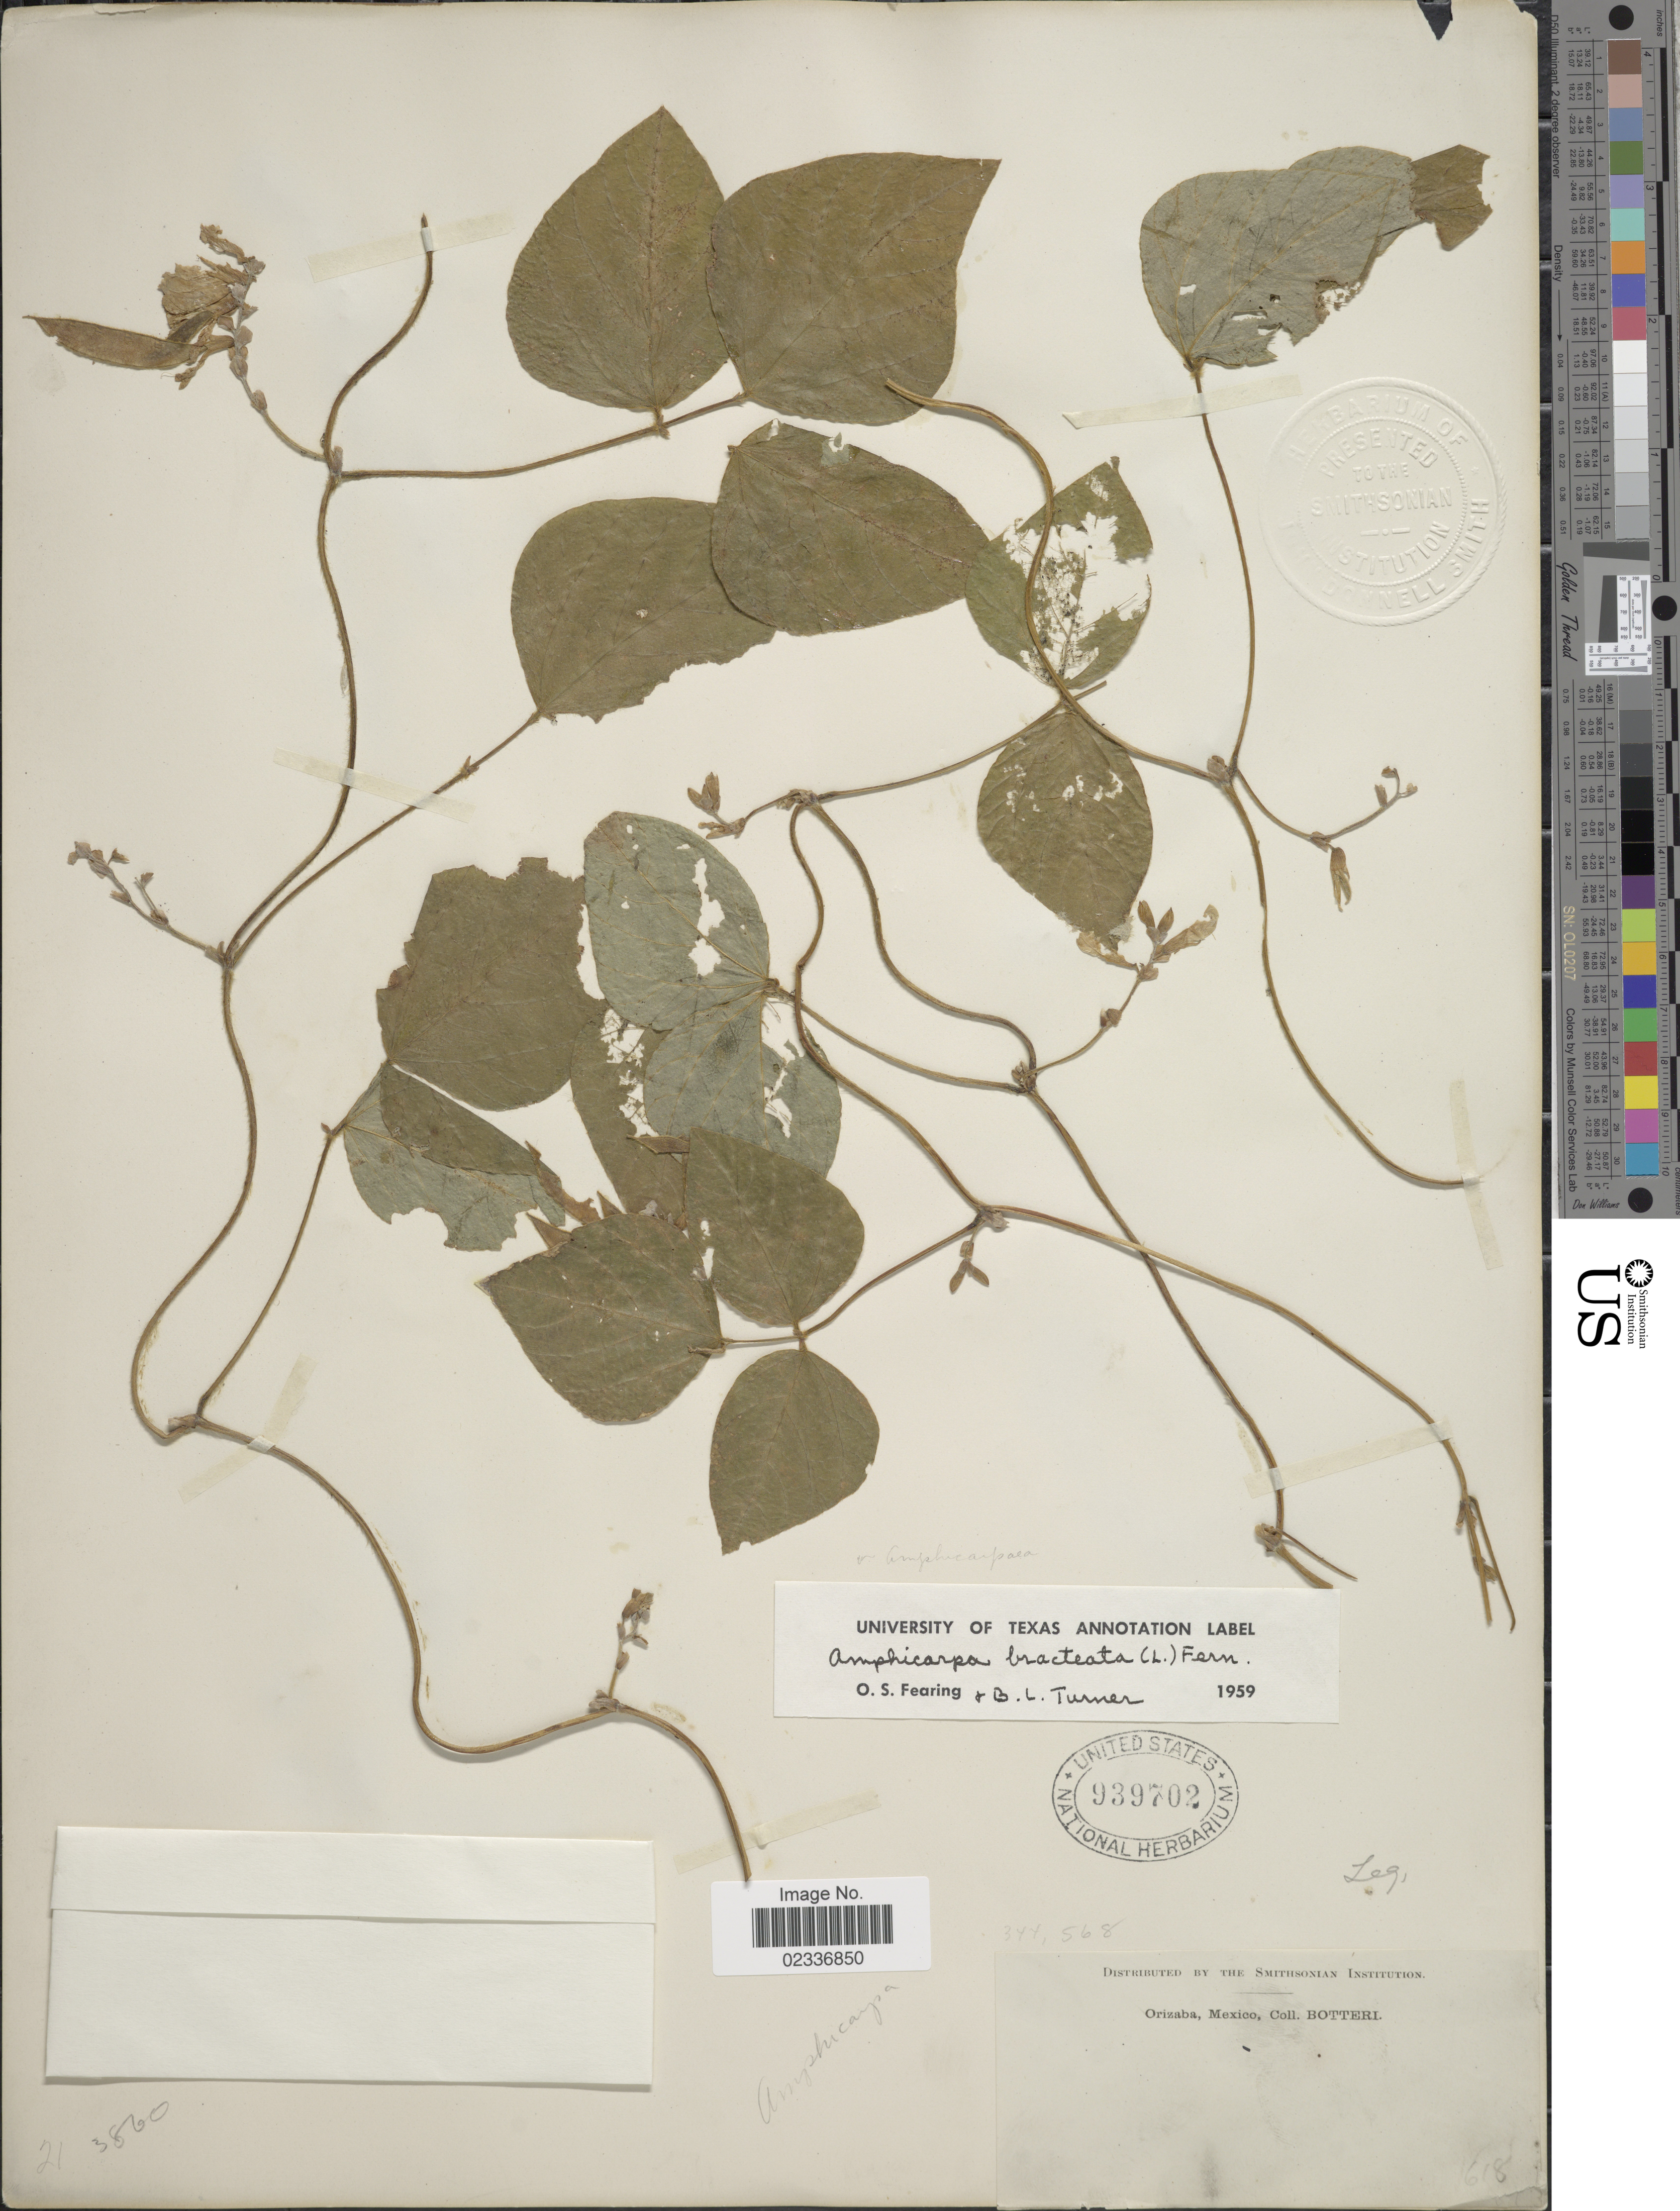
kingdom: Plantae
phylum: Tracheophyta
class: Magnoliopsida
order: Fabales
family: Fabaceae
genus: Amphicarpaea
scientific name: Amphicarpaea bracteata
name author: (L.) Fernald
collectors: -. Botteri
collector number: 618?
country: Mexico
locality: Oirzaba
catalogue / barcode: US 939702